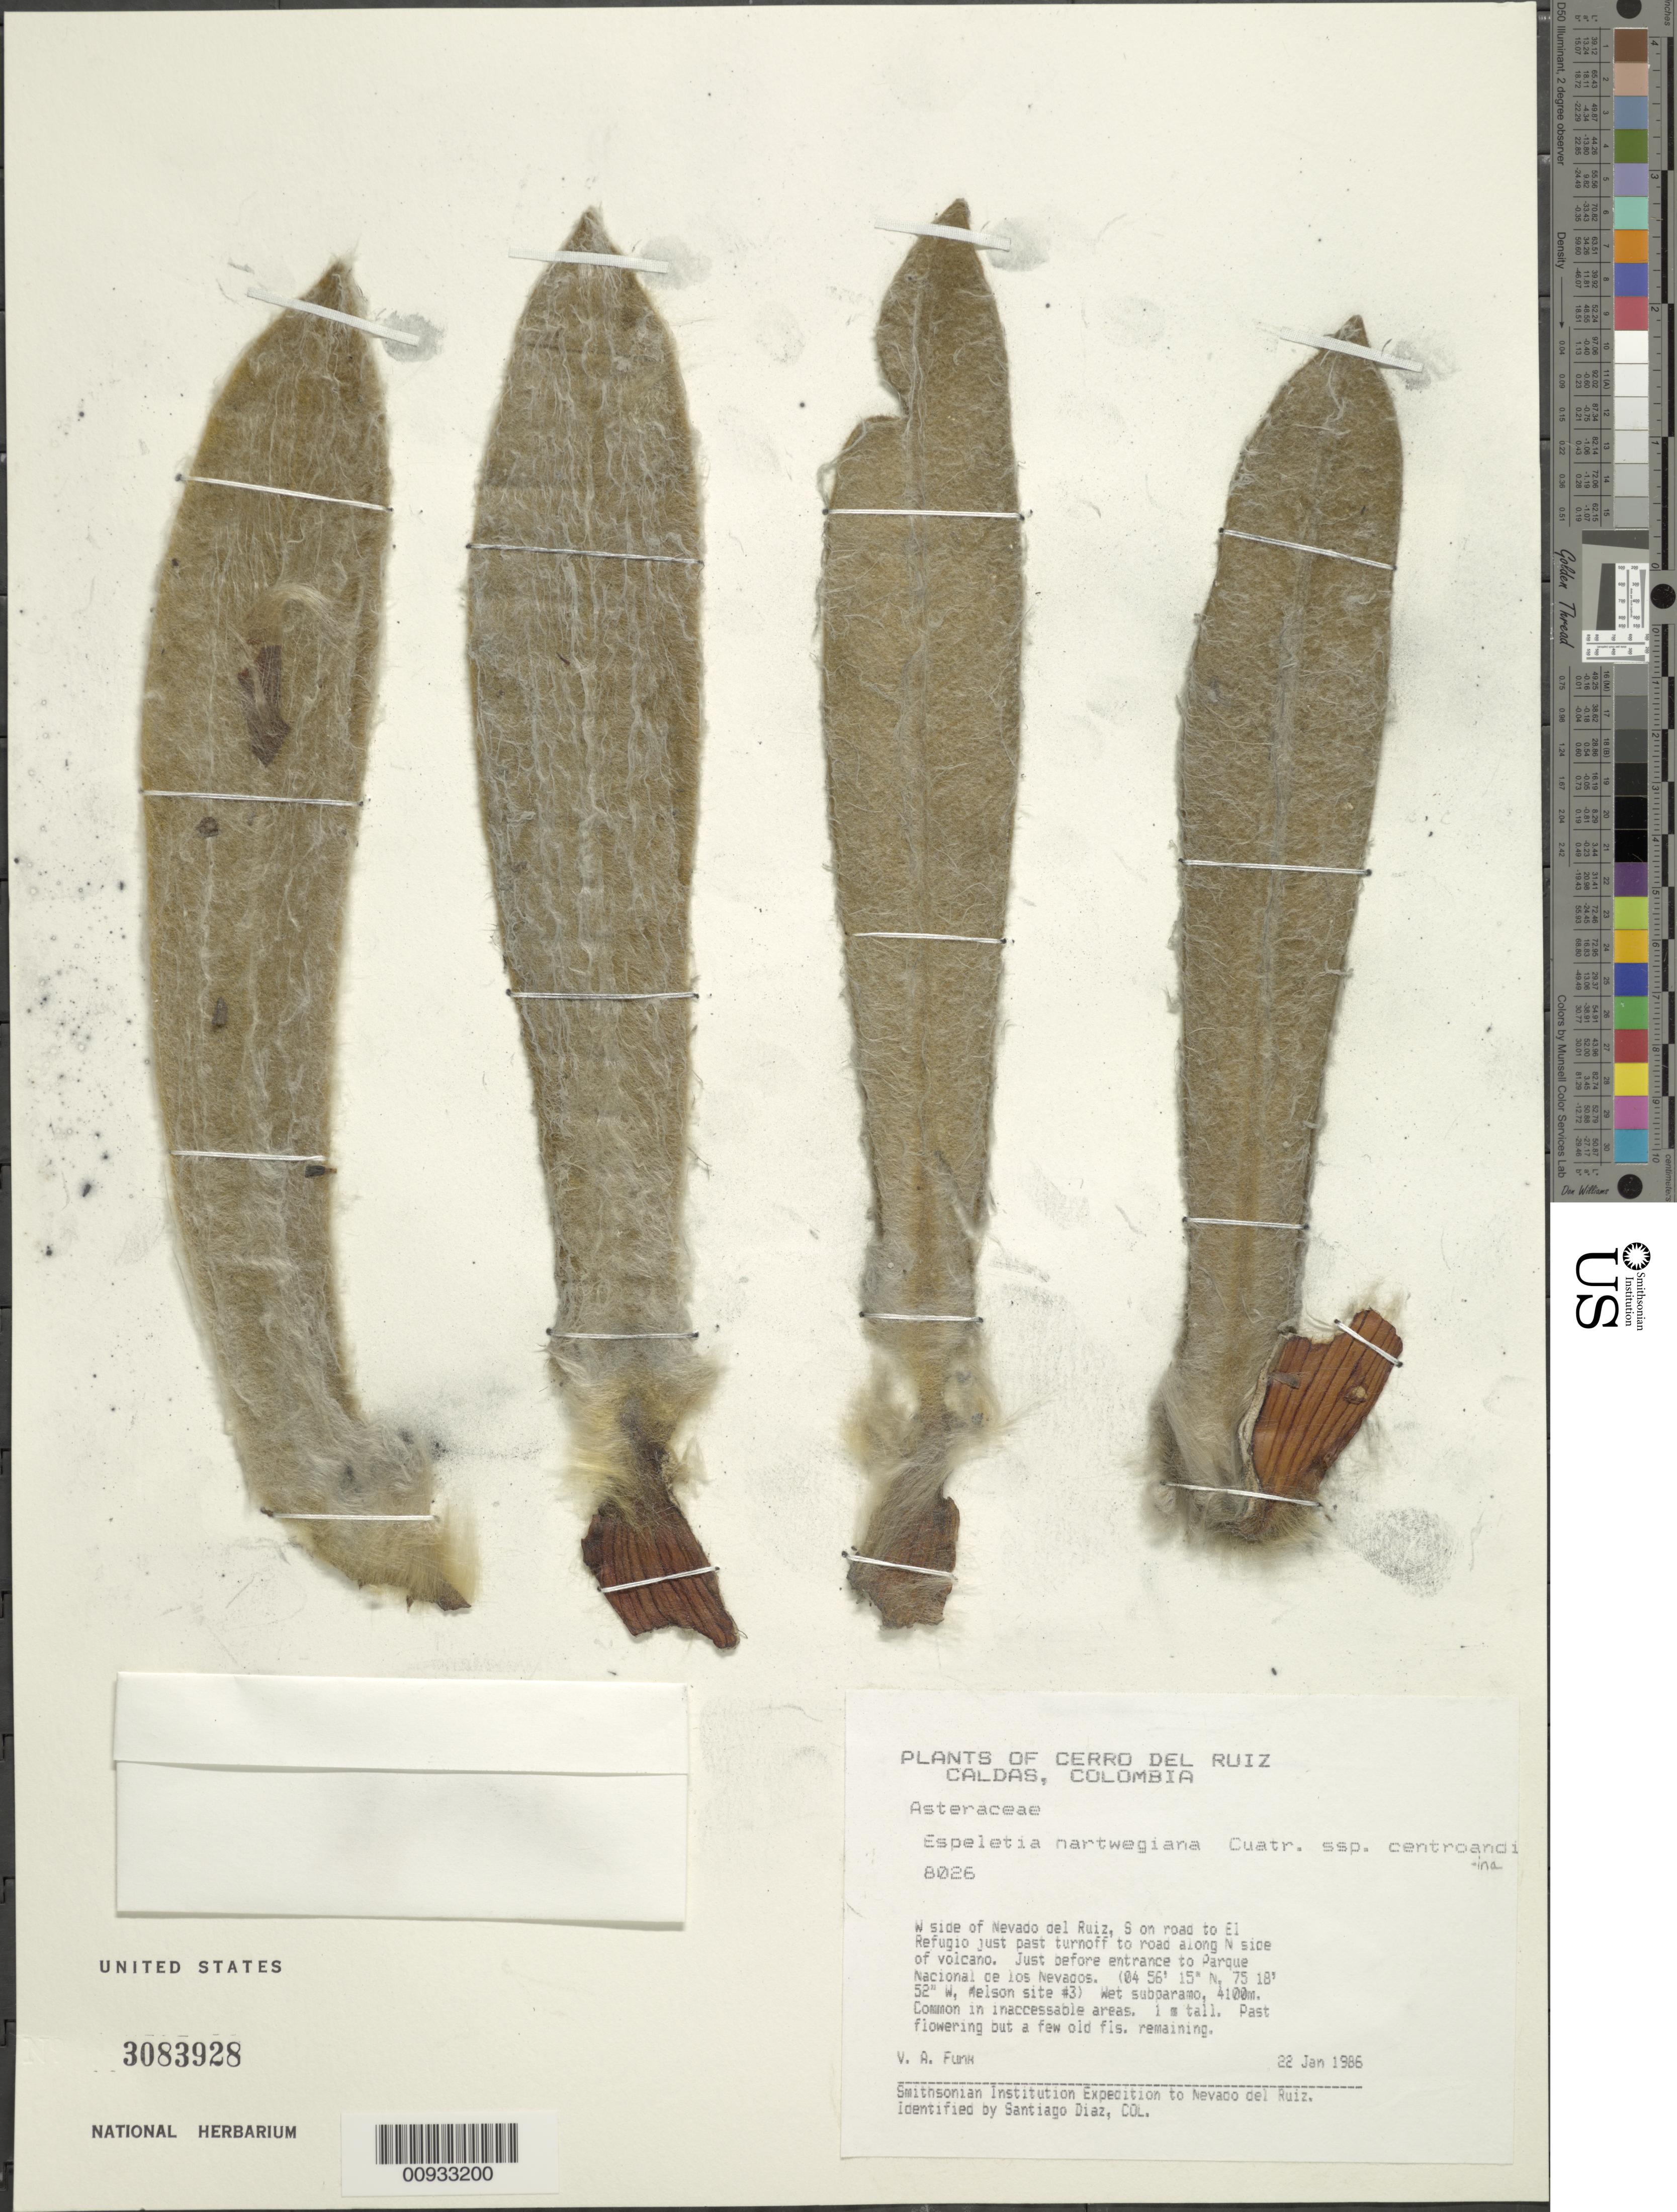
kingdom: Plantae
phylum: Tracheophyta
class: Magnoliopsida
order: Asterales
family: Asteraceae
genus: Espeletia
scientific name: Espeletia hartwegiana subsp. centroandina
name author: Cuatrec.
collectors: V. Funk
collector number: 8026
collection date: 1986-01-22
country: Colombia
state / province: Caldas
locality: Cerro del Ruiz, W side of Nevado del Ruiz, S on roadd to El Refugio just past turnoff to road along N side of volcano, just before entrance to Parque Nacional de los Nevados, Melson site #3.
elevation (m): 4100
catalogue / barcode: US 3083928